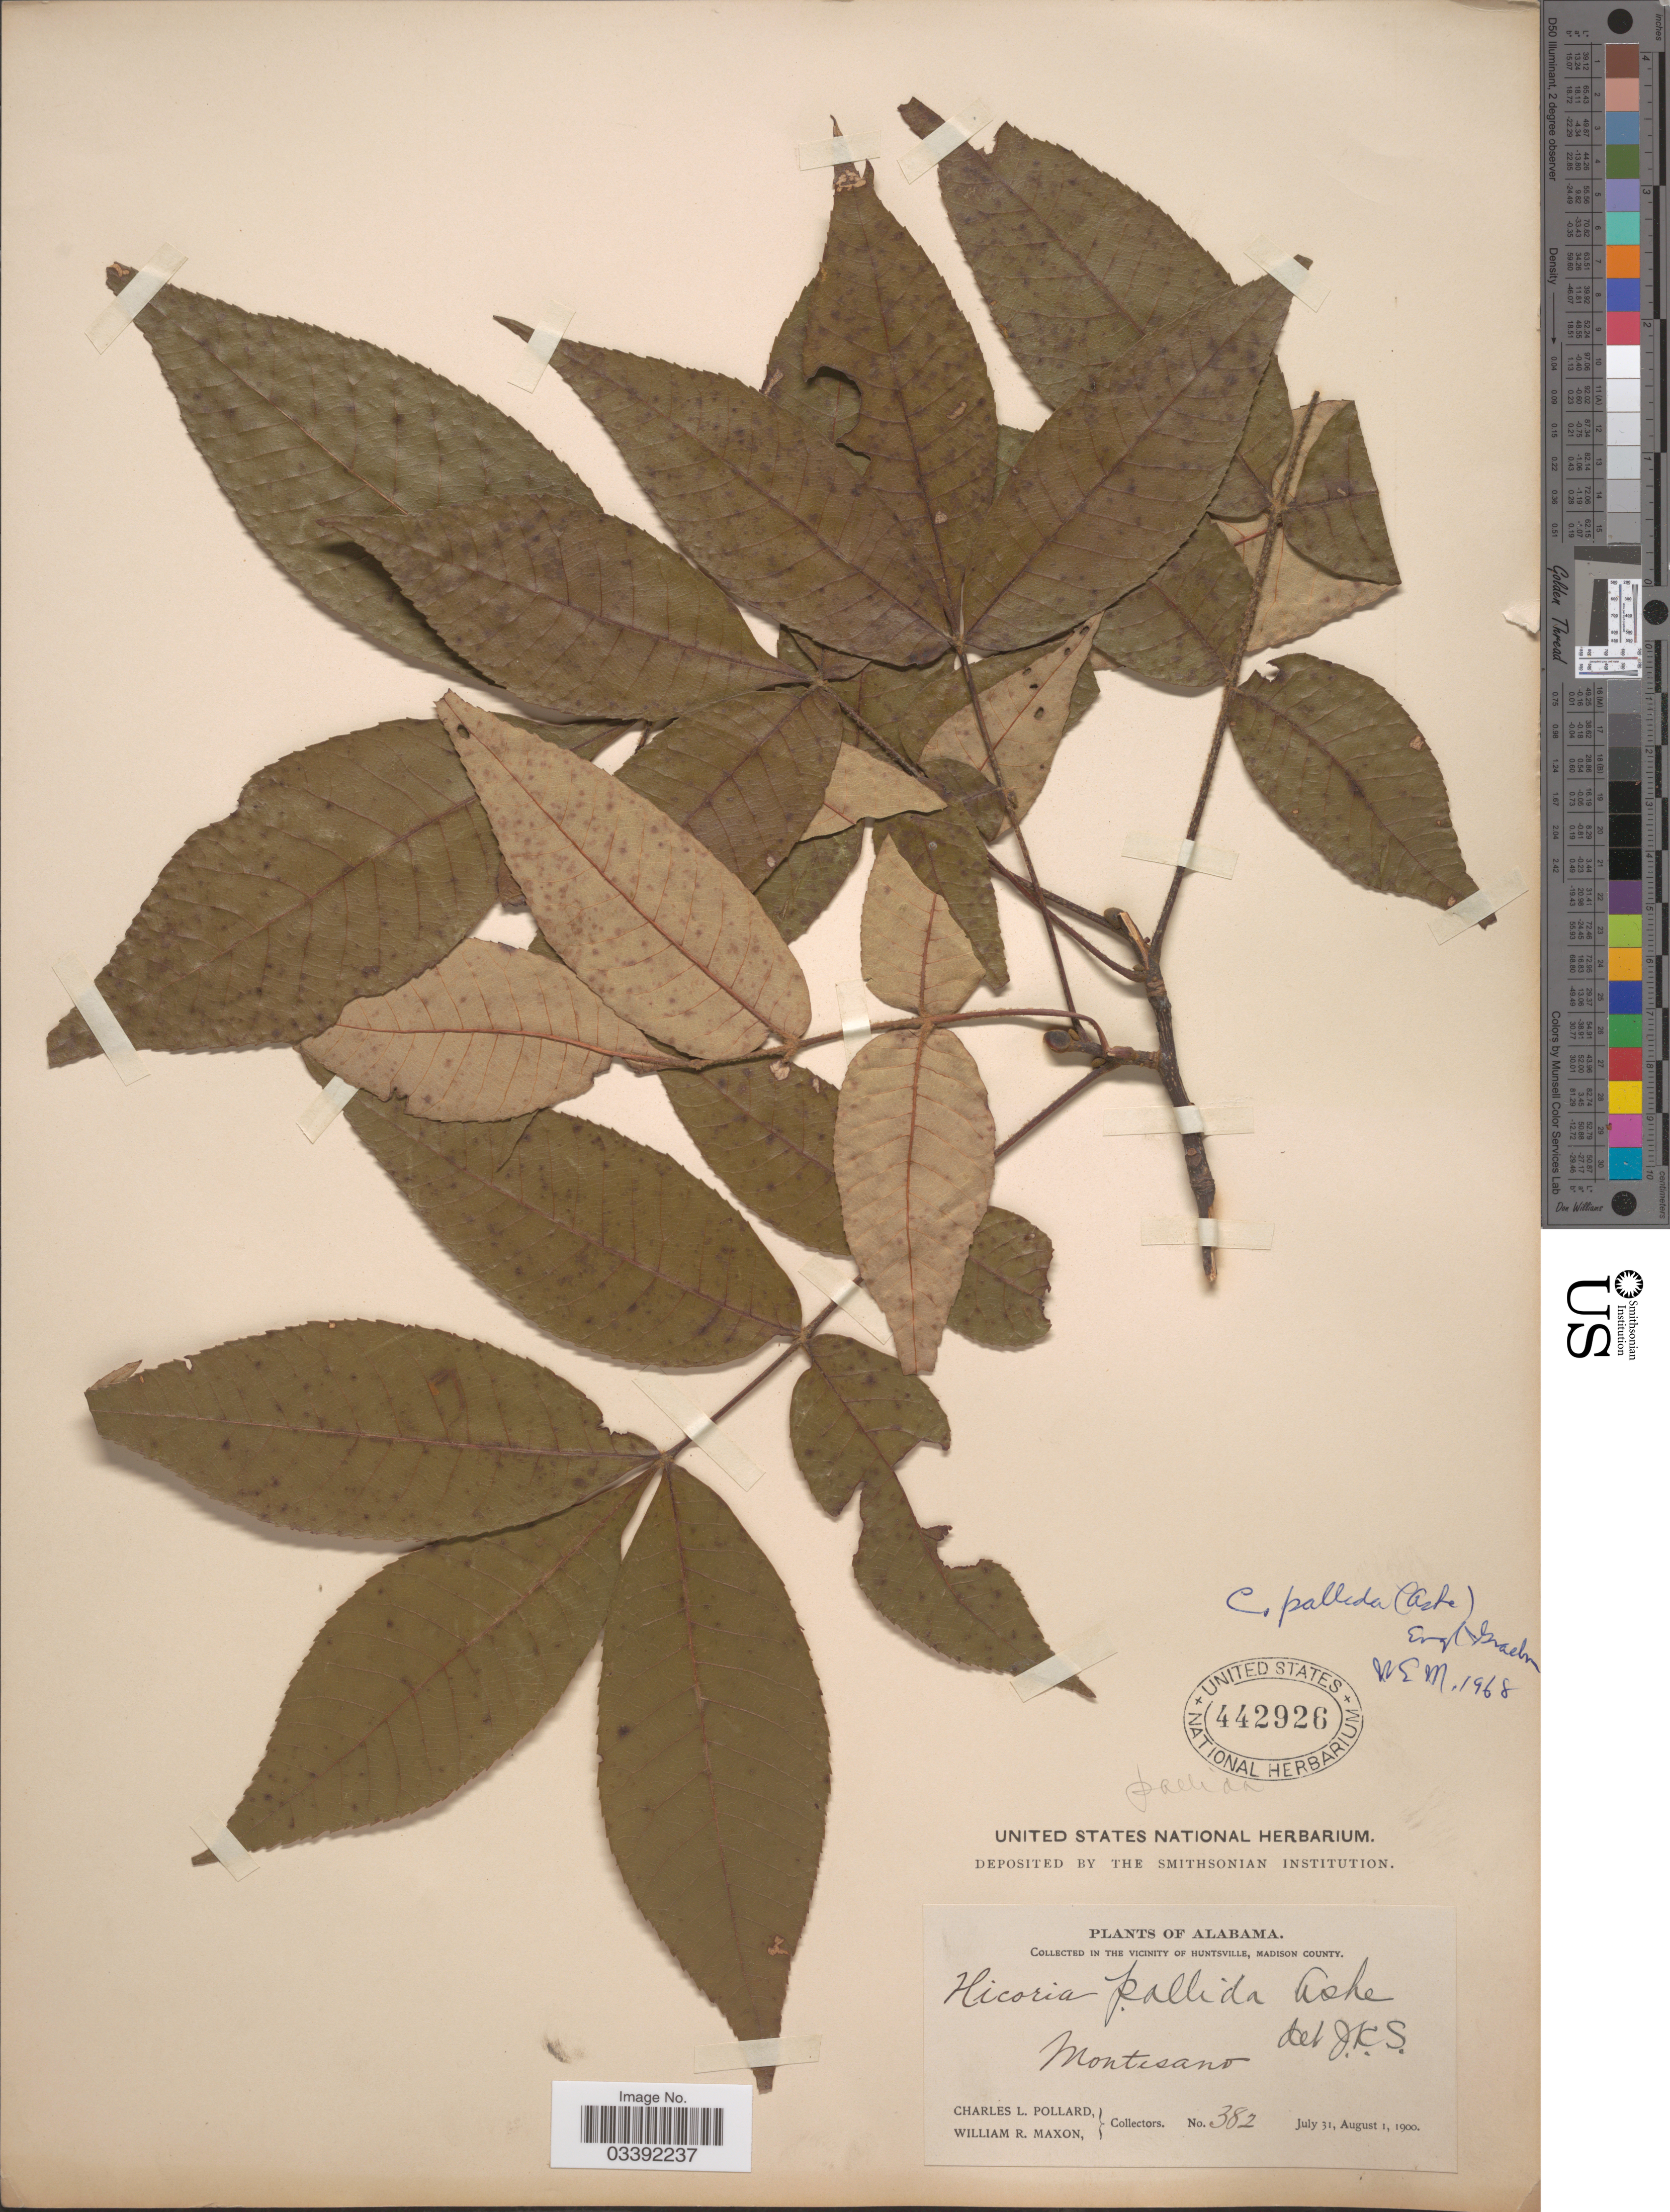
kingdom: Plantae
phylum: Tracheophyta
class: Magnoliopsida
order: Fagales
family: Juglandaceae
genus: Carya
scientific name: Carya pallida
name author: (Ashe) Engl. & Graebner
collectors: C. L. Pollard & W. R. Maxon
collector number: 382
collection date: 1900-07-31/1900-08-01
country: United States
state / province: Alabama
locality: In the vicinity of Huntsville, Madison County. Montesano.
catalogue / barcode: US 442926